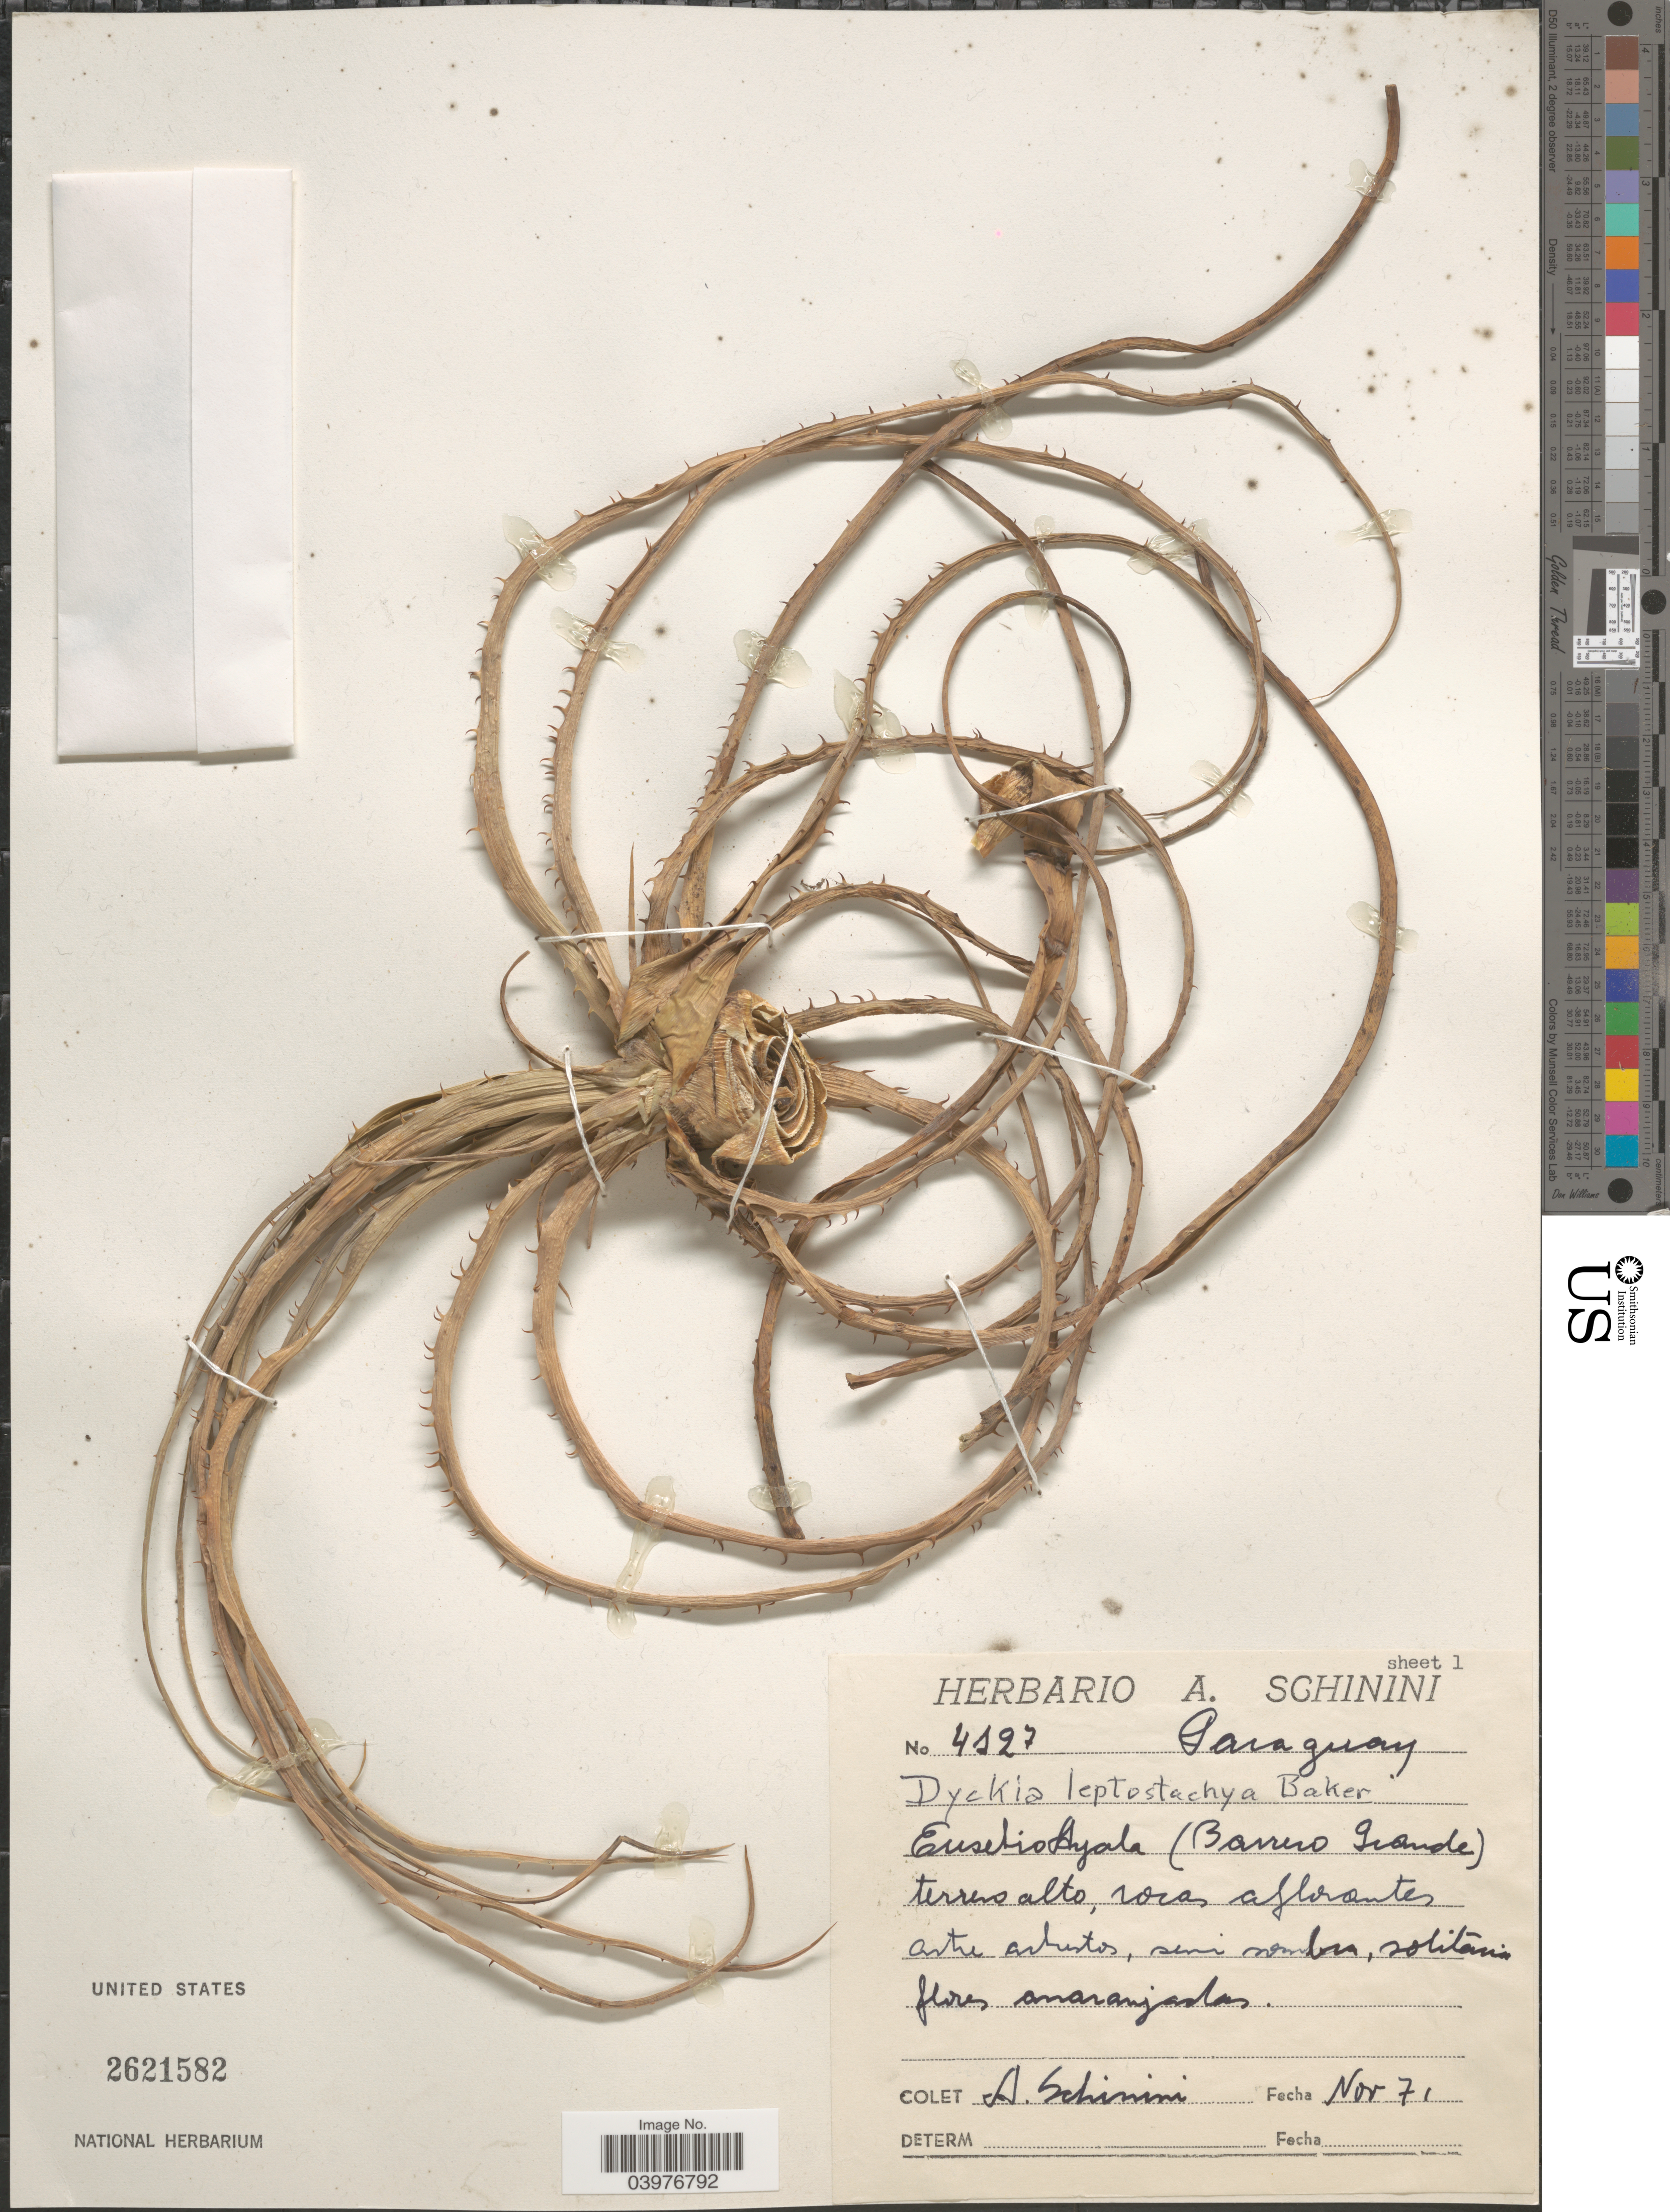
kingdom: Plantae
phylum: Tracheophyta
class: Liliopsida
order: Poales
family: Bromeliaceae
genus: Dyckia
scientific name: Dyckia leptostachya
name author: Baker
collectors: A. Schinini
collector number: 4127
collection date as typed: Transcribed d/m/y: /11/71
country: Paraguay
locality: Eusetio Ayala (Barrero Grande).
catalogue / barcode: US 2621582